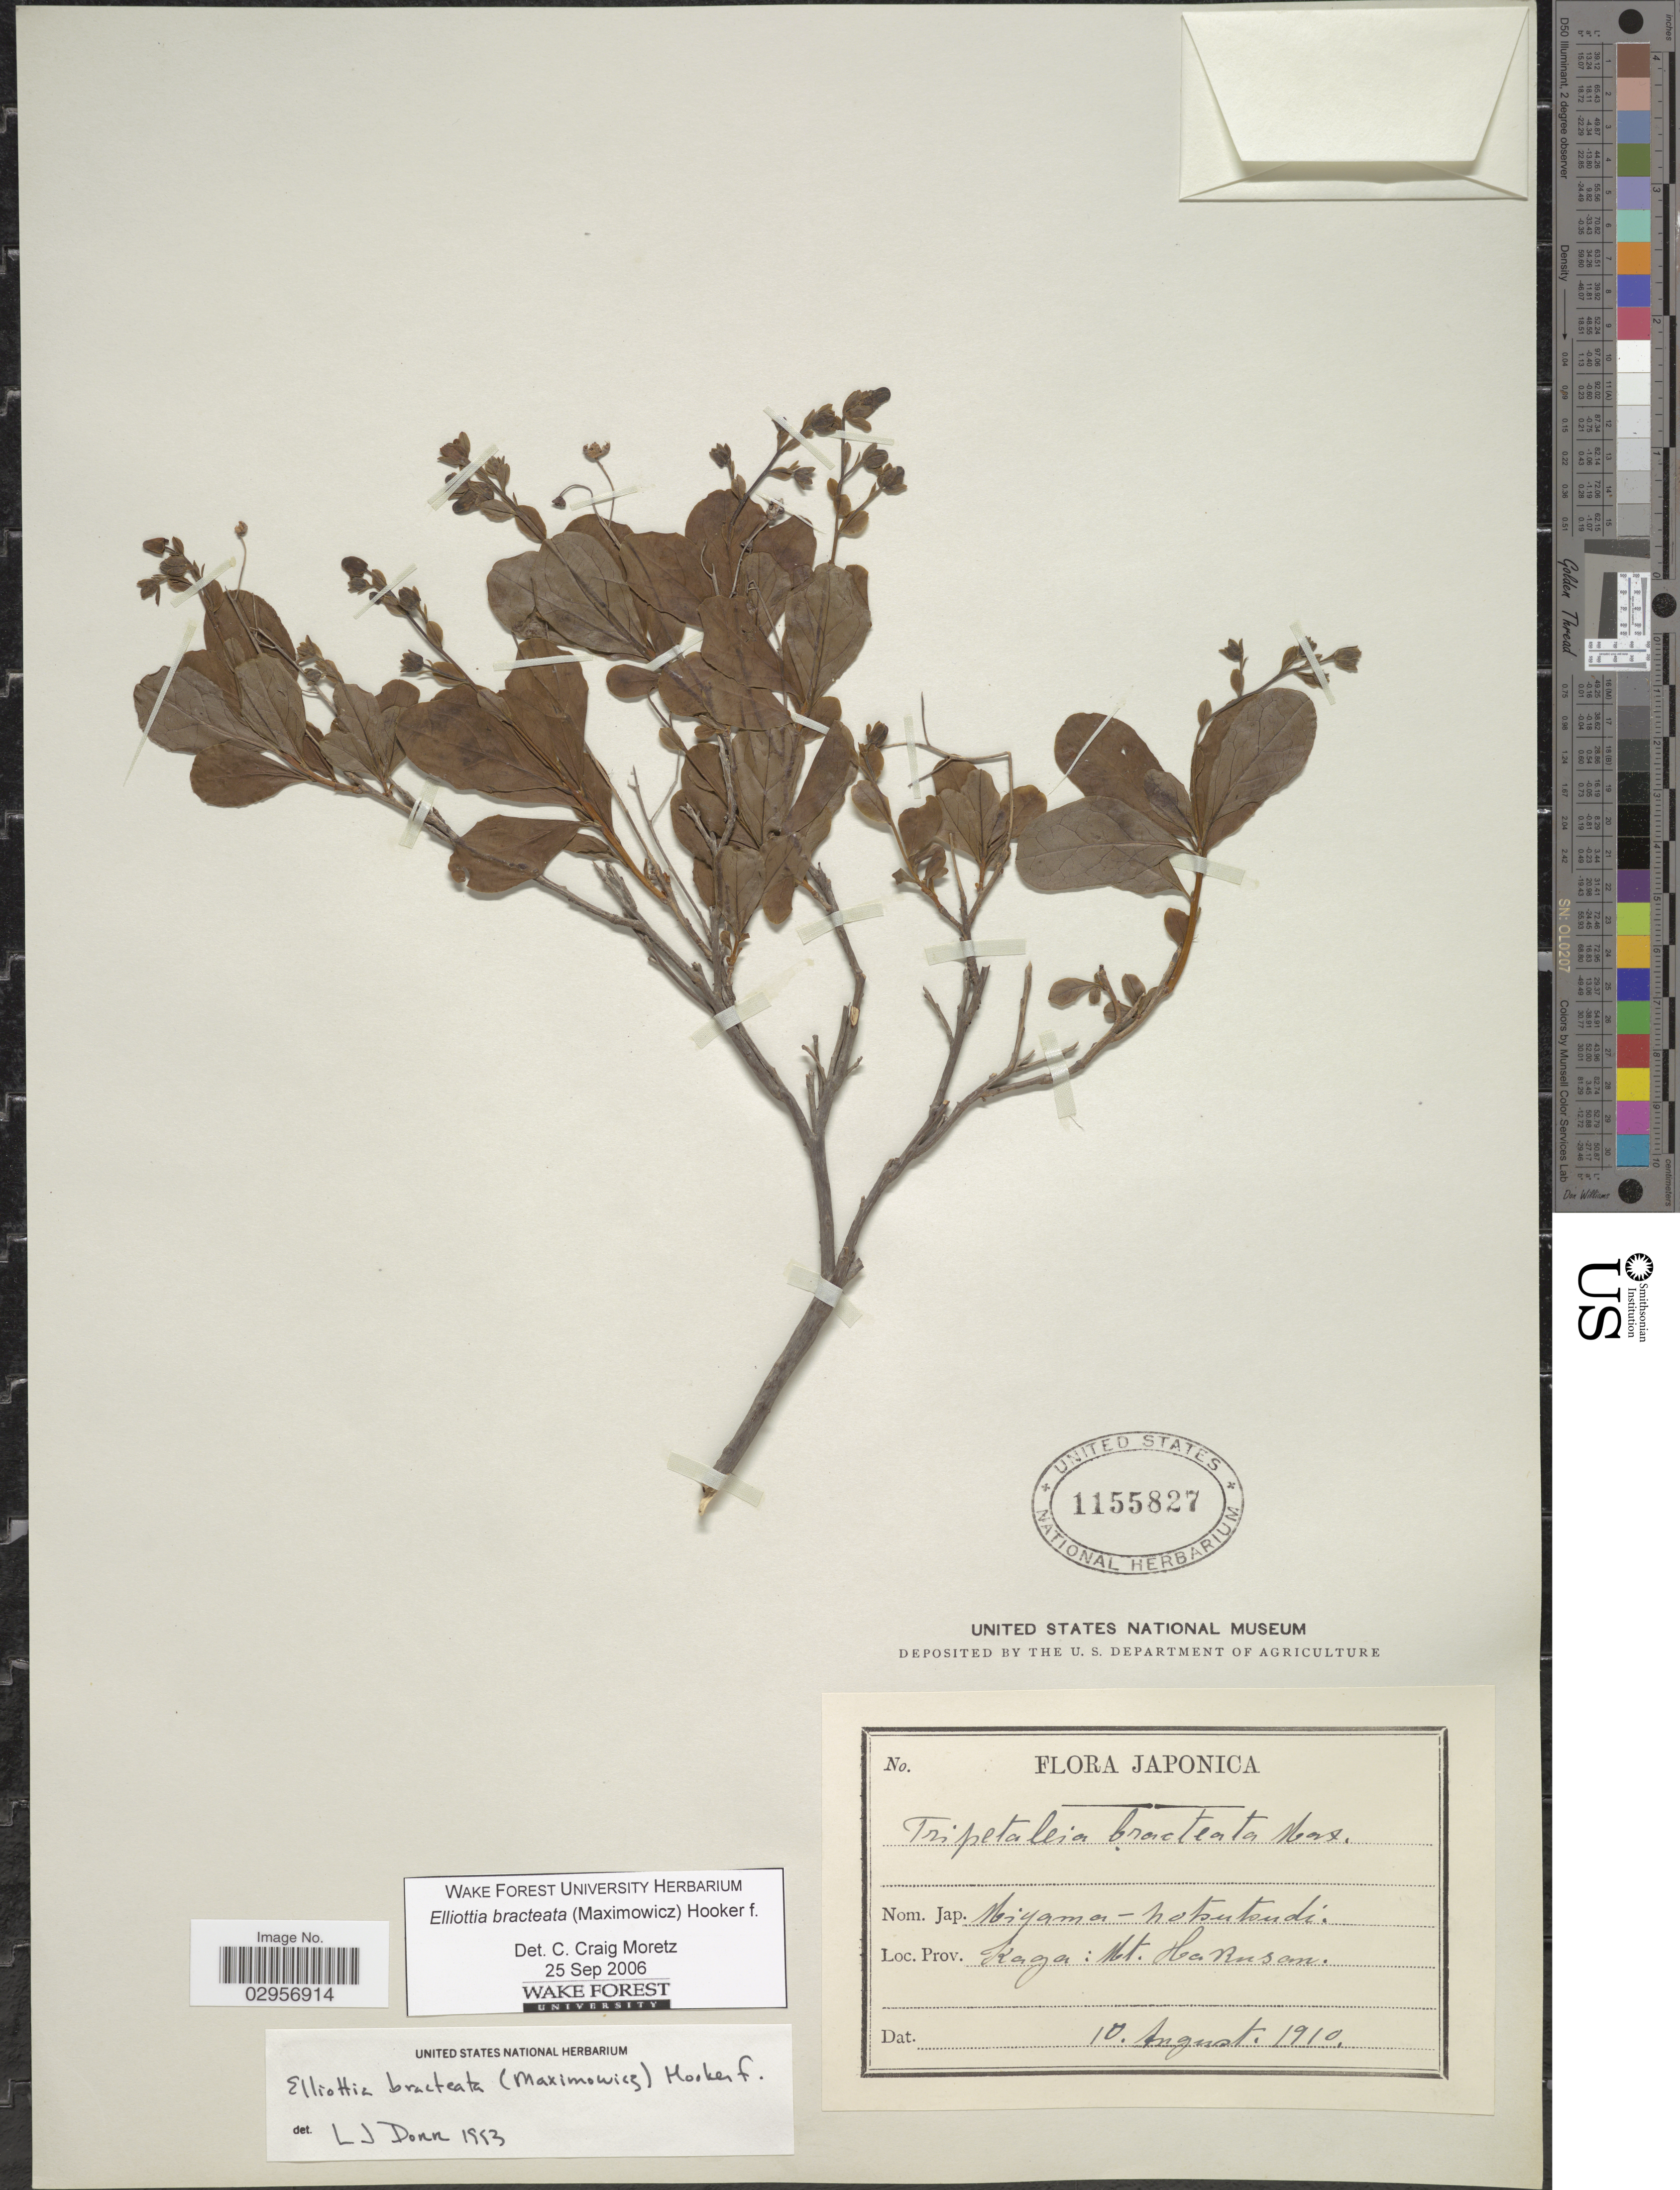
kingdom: Plantae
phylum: Tracheophyta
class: Magnoliopsida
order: Ericales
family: Ericaceae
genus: Elliottia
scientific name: Elliottia bracteata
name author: Hook. f.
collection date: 1910-08-10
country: Japan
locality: Japonica, Kaga: Mt. Hakusan.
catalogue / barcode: US 1155827